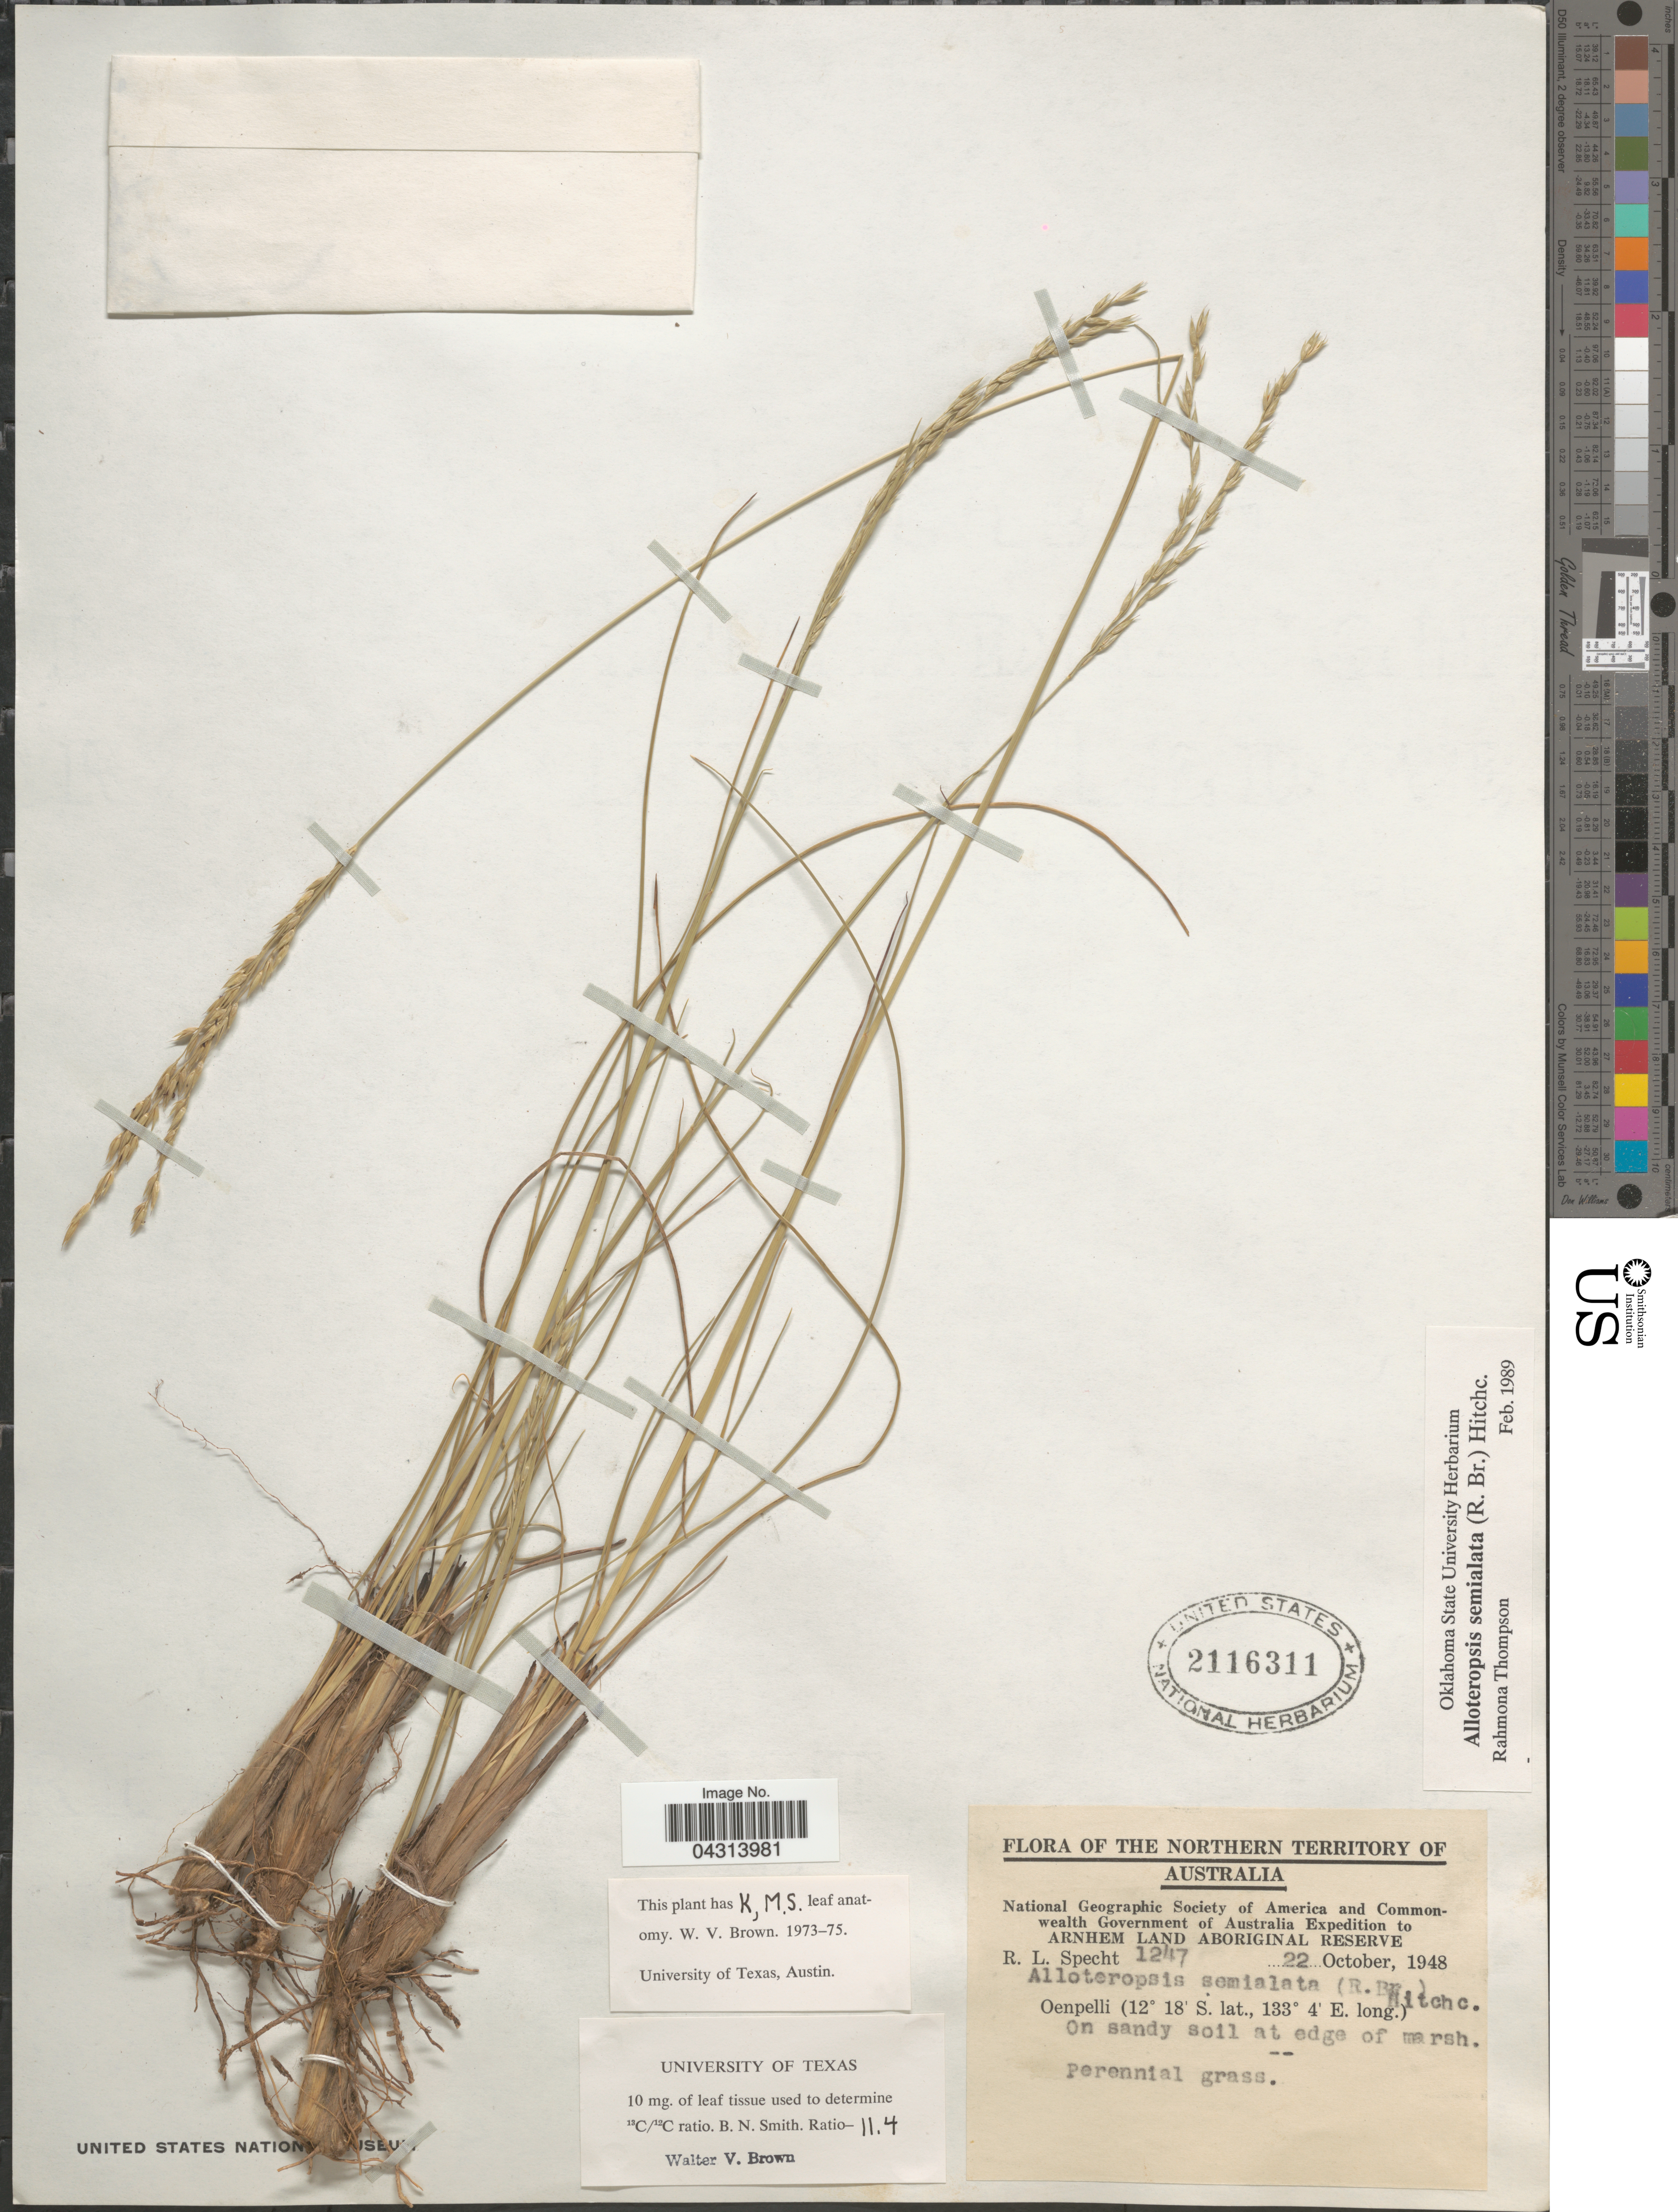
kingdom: Plantae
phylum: Tracheophyta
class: Liliopsida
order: Poales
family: Poaceae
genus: Alloteropsis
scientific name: Alloteropsis semialata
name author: (R. Br.) Hitchc.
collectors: R. L. Specht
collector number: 1247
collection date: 1948-10-22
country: Australia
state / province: Northern Territory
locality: The Northern Territory Of Australia. National Geographic Society of America and Commonwealth Government of Australia Expedition to Arnhem Land Aboriginal Reserve. Oenpelli. On sandy soil at edge of marsh.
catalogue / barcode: US 2116311